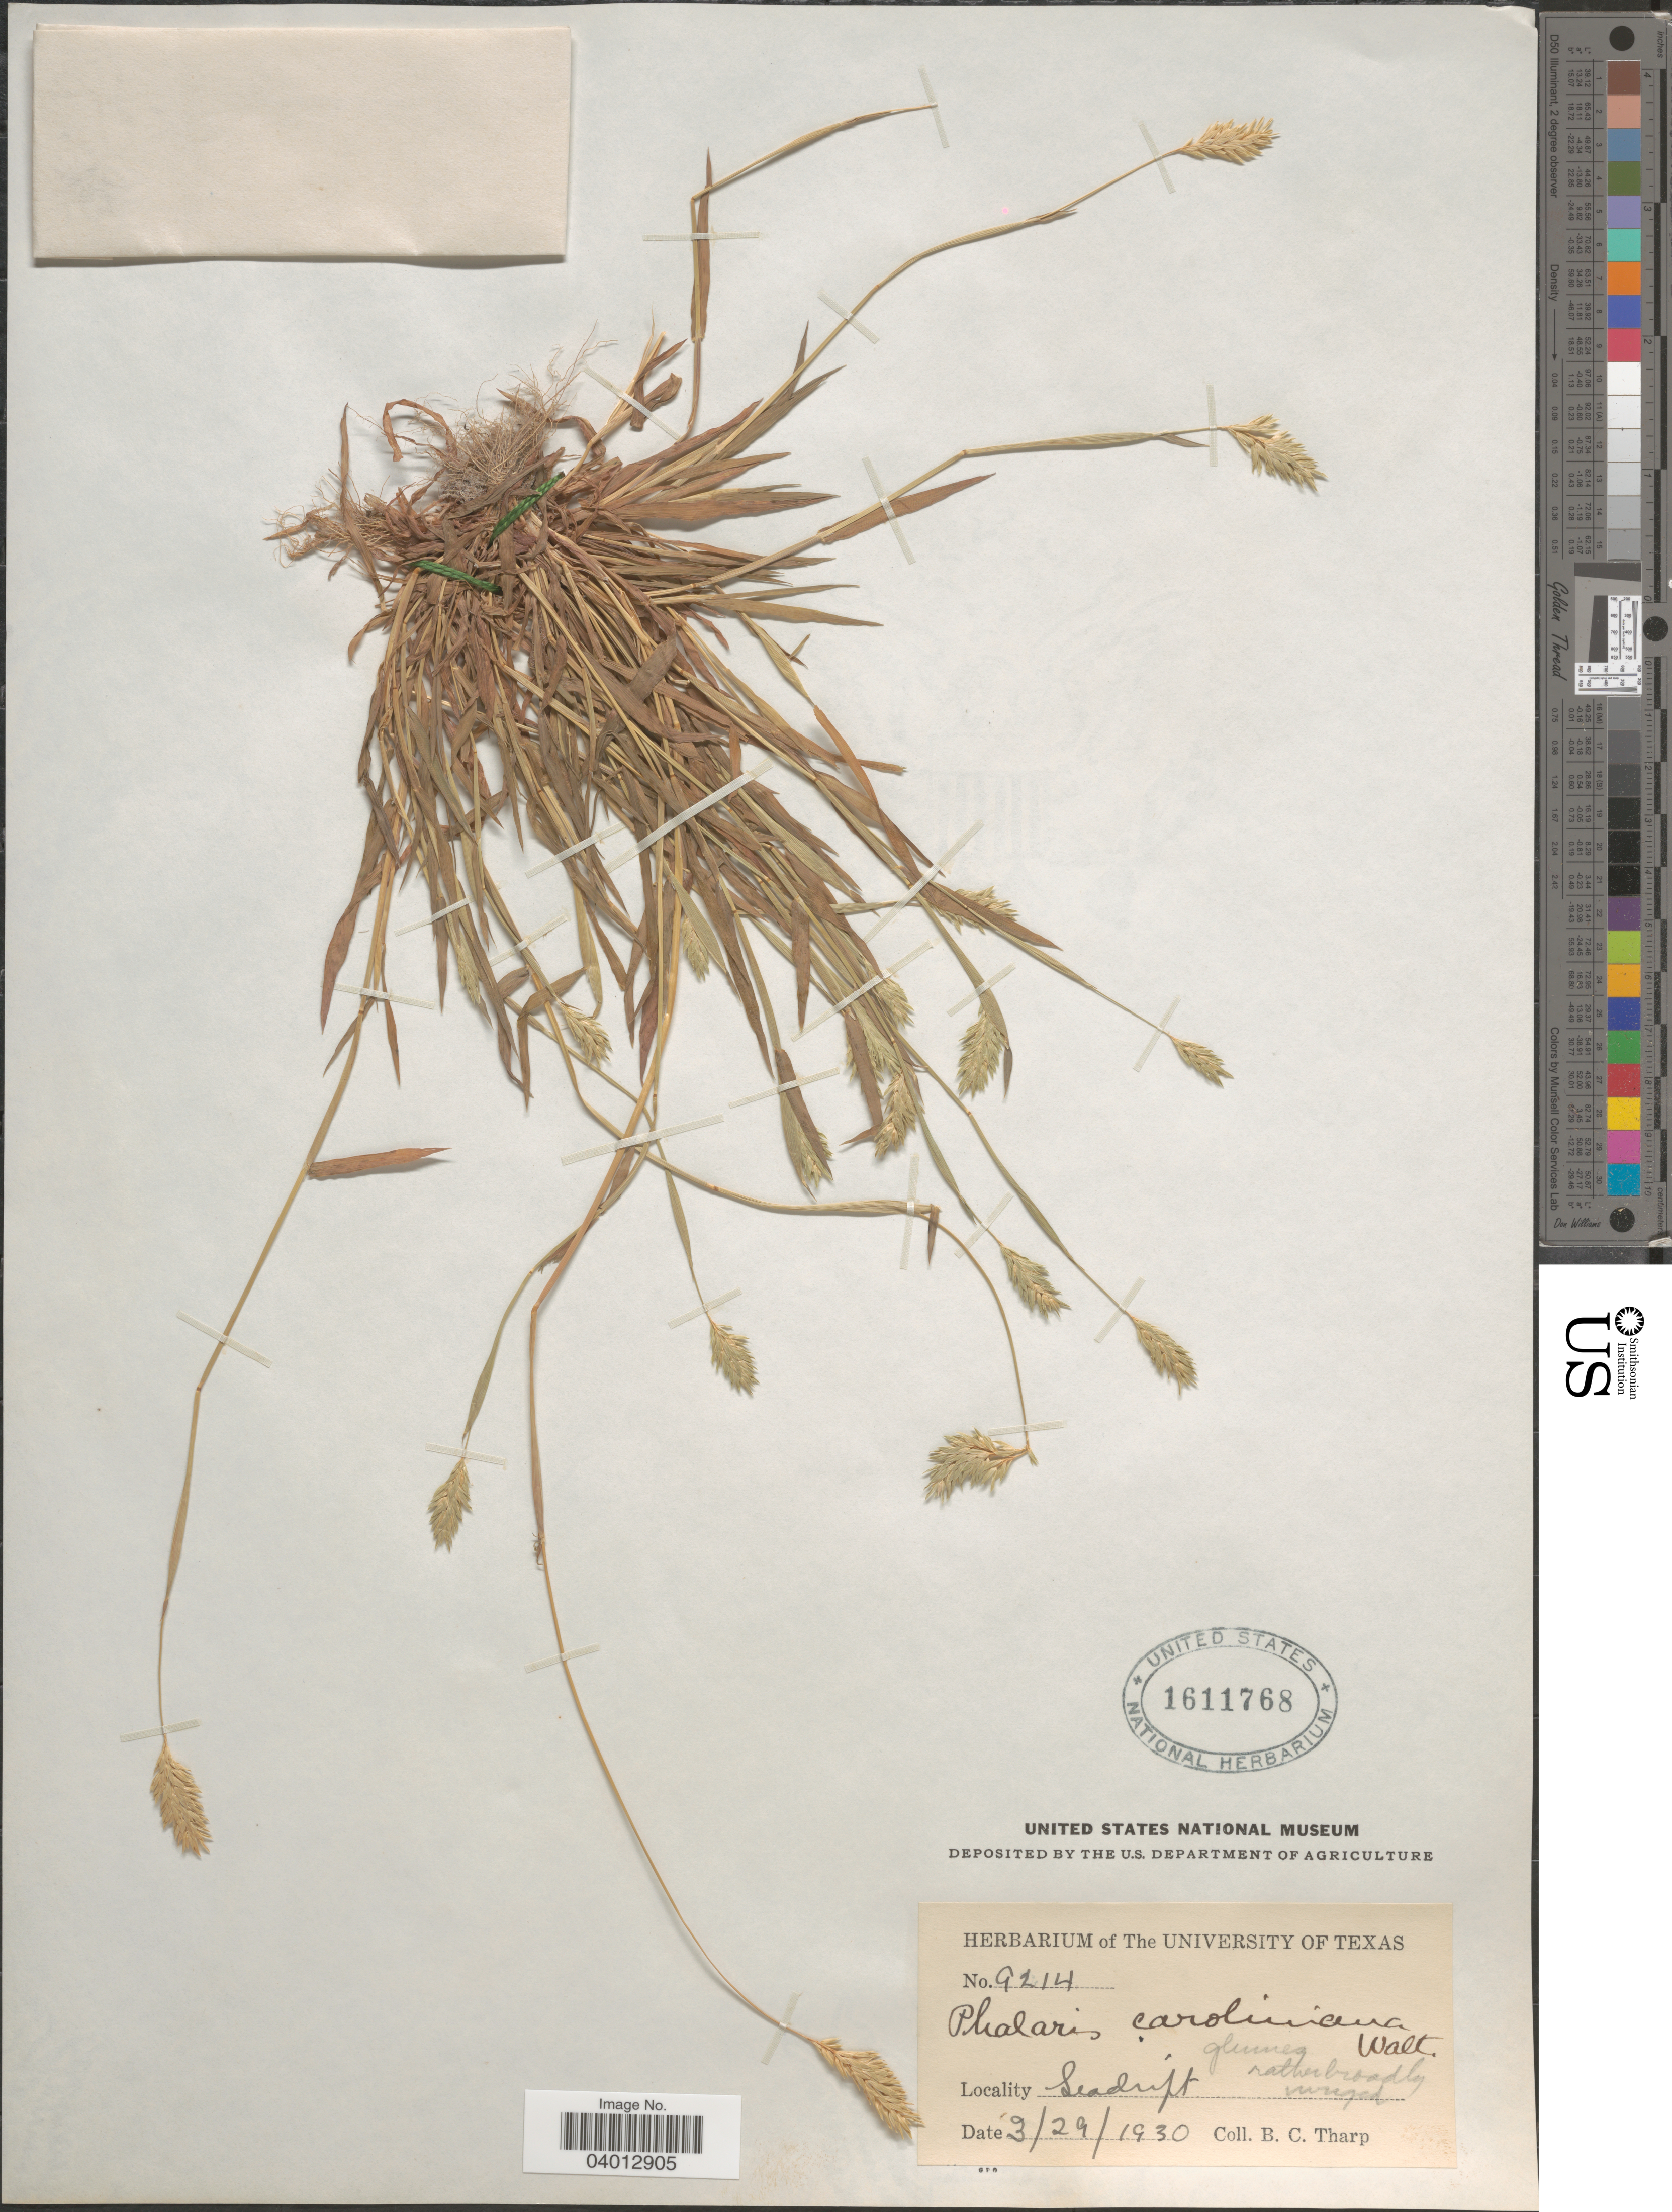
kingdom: Plantae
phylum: Tracheophyta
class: Liliopsida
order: Poales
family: Poaceae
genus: Phalaris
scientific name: Phalaris caroliniana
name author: Walter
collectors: B. C. Tharp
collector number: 9214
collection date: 1930-03-29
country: United States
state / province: Texas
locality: Seadrift.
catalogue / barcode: US 1611768